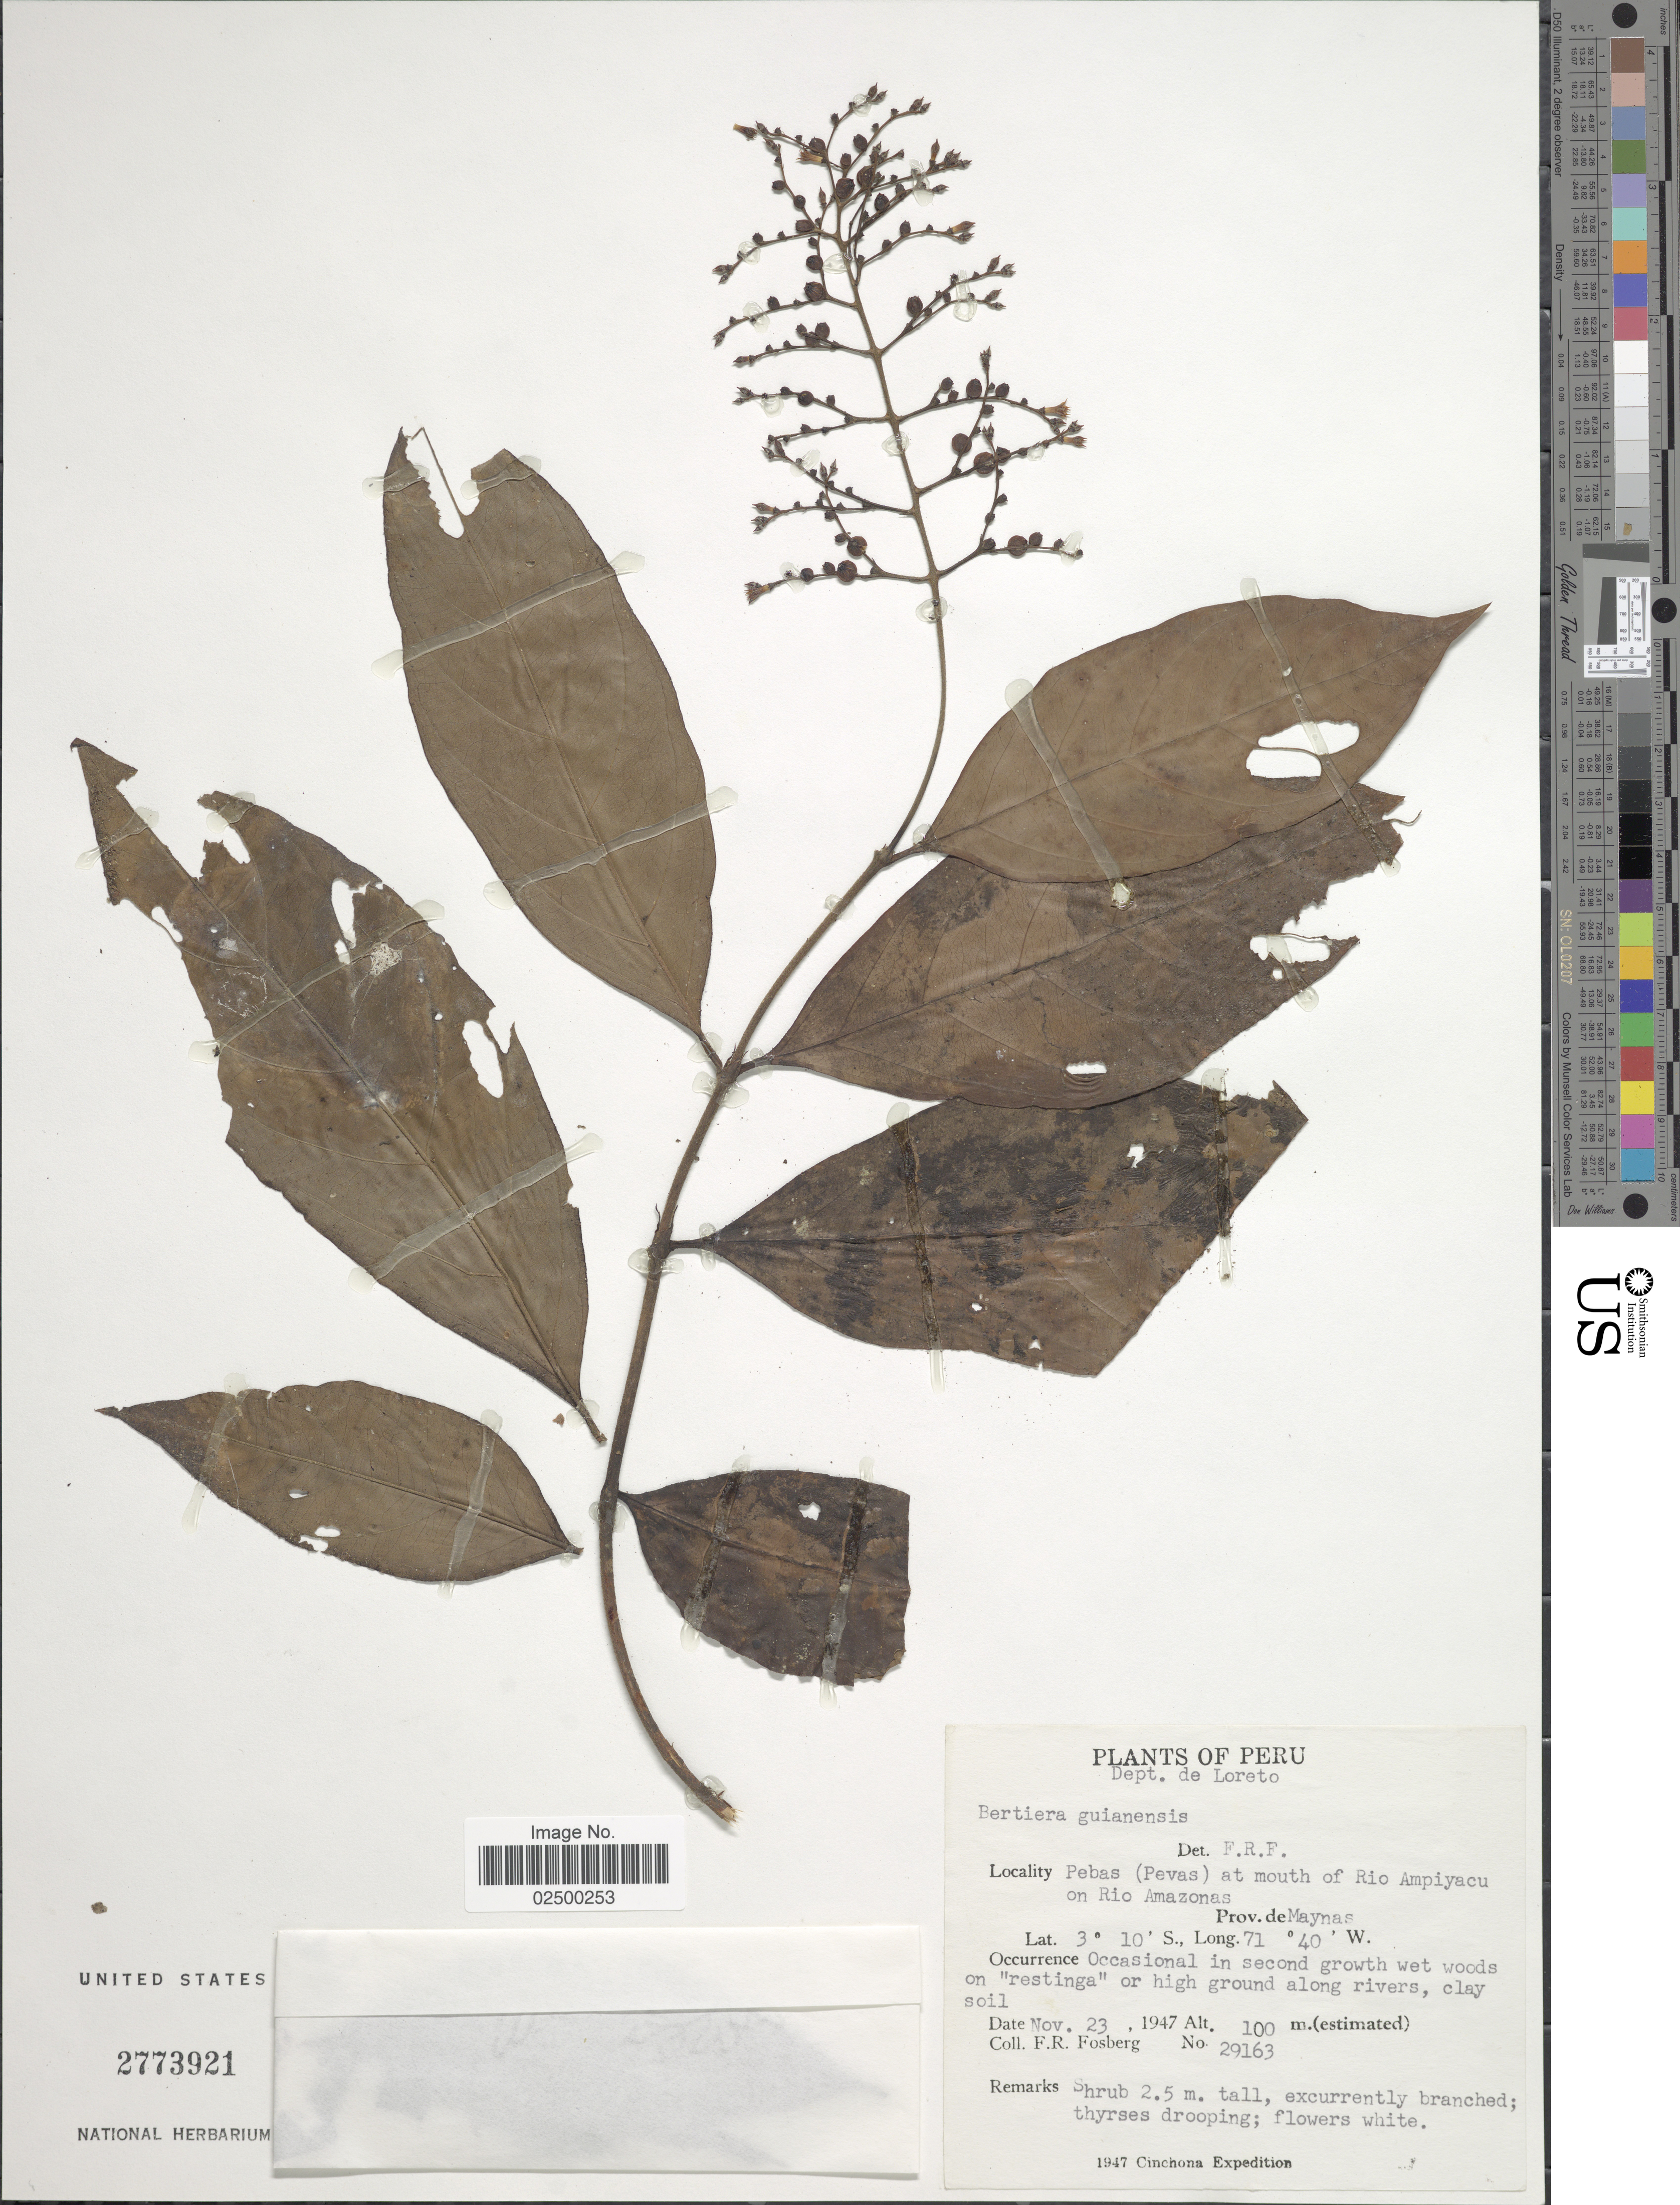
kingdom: Plantae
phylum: Tracheophyta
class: Magnoliopsida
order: Gentianales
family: Rubiaceae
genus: Bertiera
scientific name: Bertiera guianensis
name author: Aubl.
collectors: F. R. Fosberg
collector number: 29163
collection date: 1947-11-23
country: Peru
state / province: Loreto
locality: Pebas (Pevas) at mouth of Rio Ampiyacu on Rio Amazonas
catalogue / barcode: US 2773921